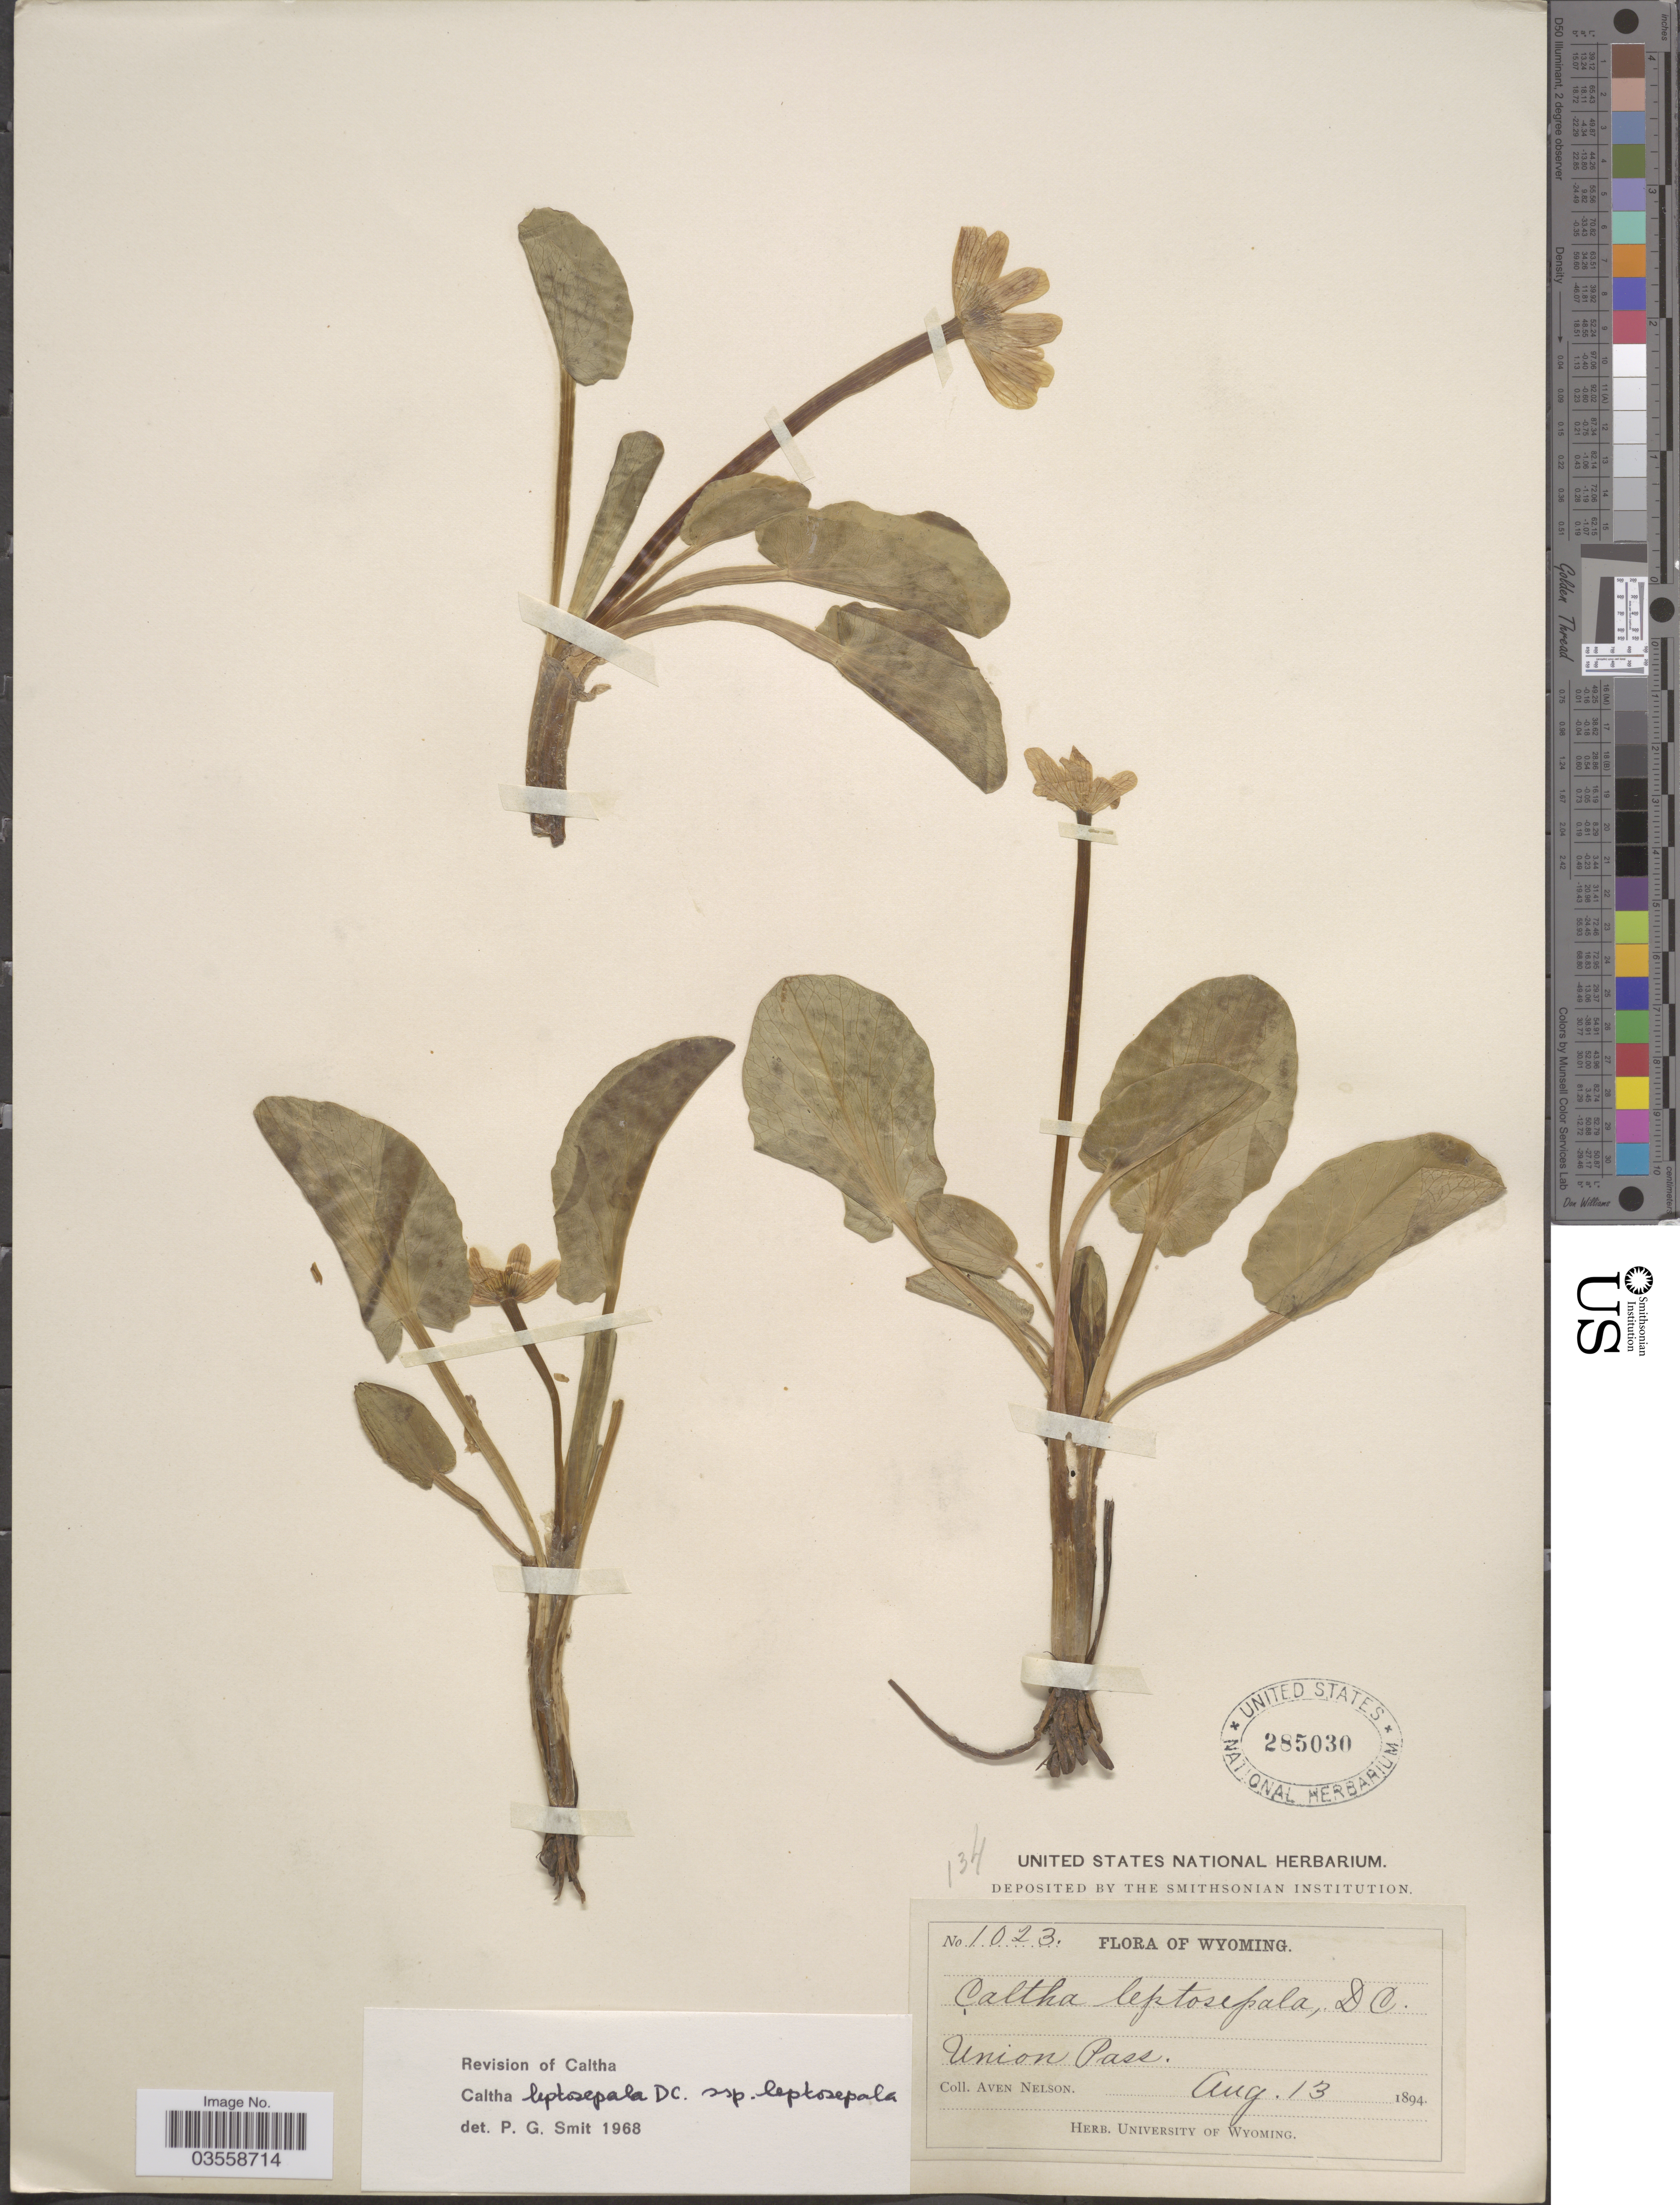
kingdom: Plantae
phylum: Tracheophyta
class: Magnoliopsida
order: Ranunculales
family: Ranunculaceae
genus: Caltha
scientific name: Caltha leptosepala subsp. leptosepala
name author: DC.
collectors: A. Nelson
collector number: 1023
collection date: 1894-08-13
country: United States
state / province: Wyoming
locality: Union Pass.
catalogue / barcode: US 285030